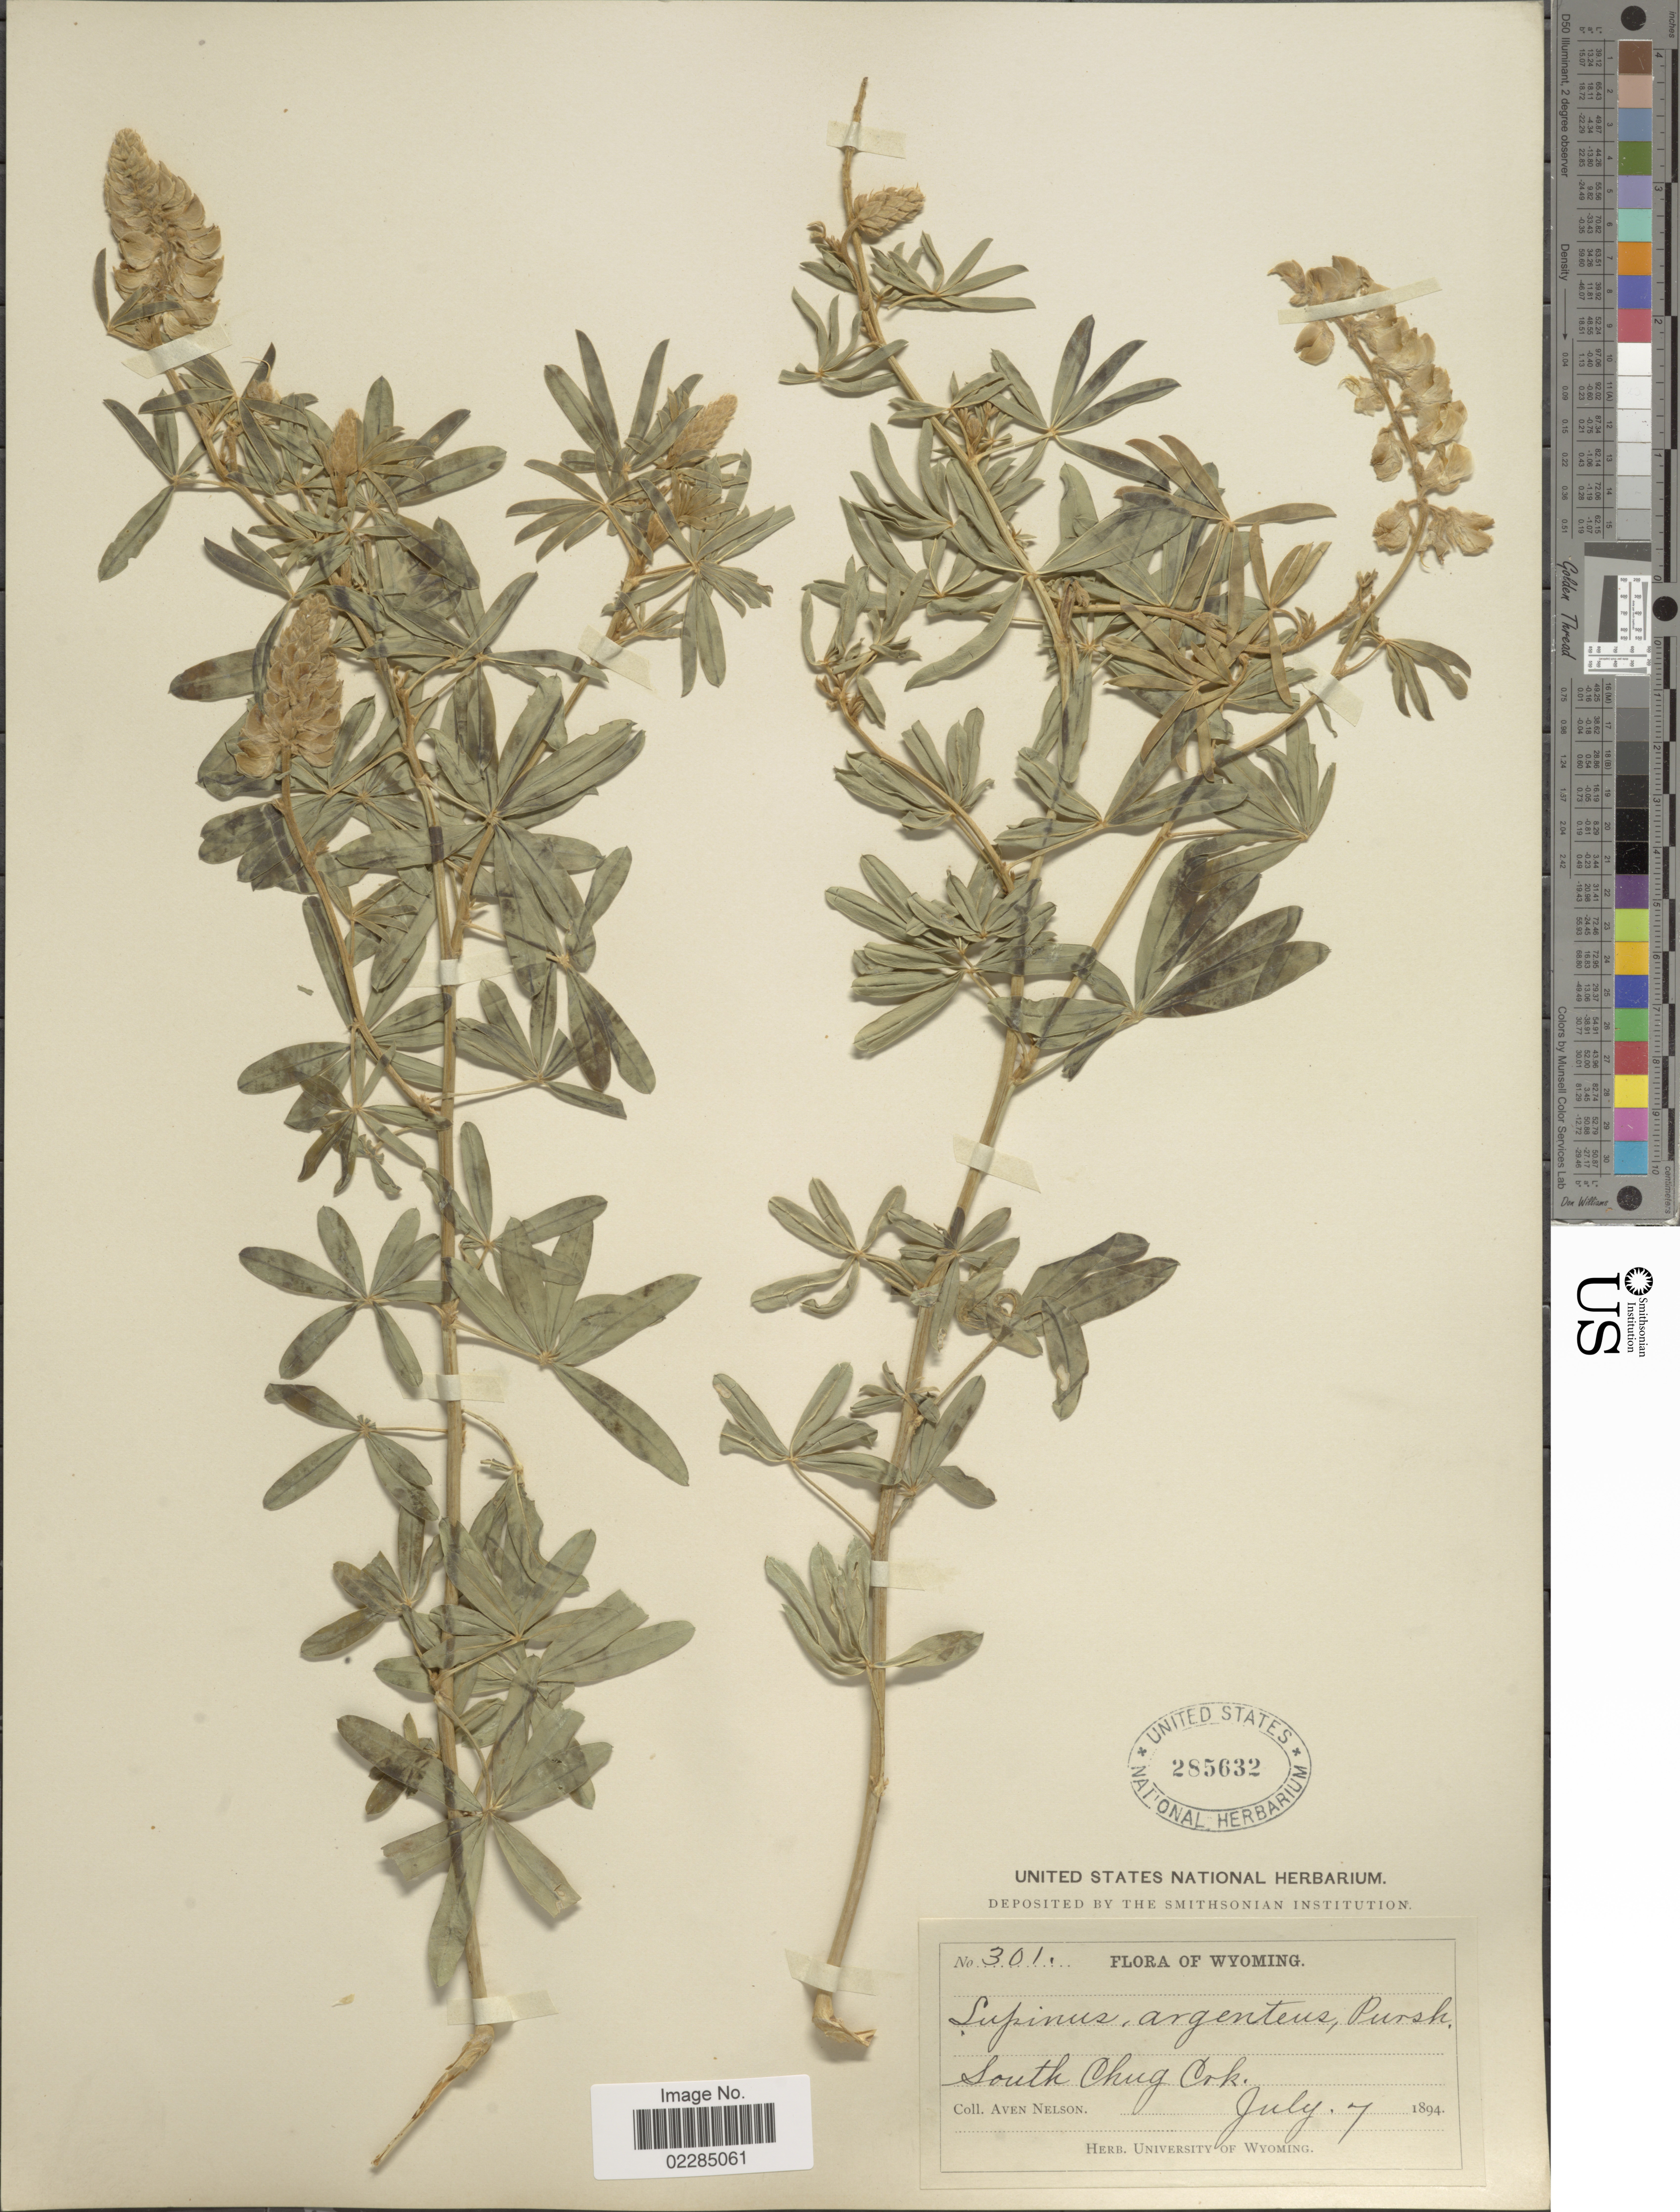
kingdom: Plantae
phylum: Tracheophyta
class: Magnoliopsida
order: Fabales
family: Fabaceae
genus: Lupinus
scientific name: Lupinus decumbens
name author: Torr.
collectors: A. Nelson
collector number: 301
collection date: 1894-07-07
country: United States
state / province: Wyoming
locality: South Chug Crk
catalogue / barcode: US 285632